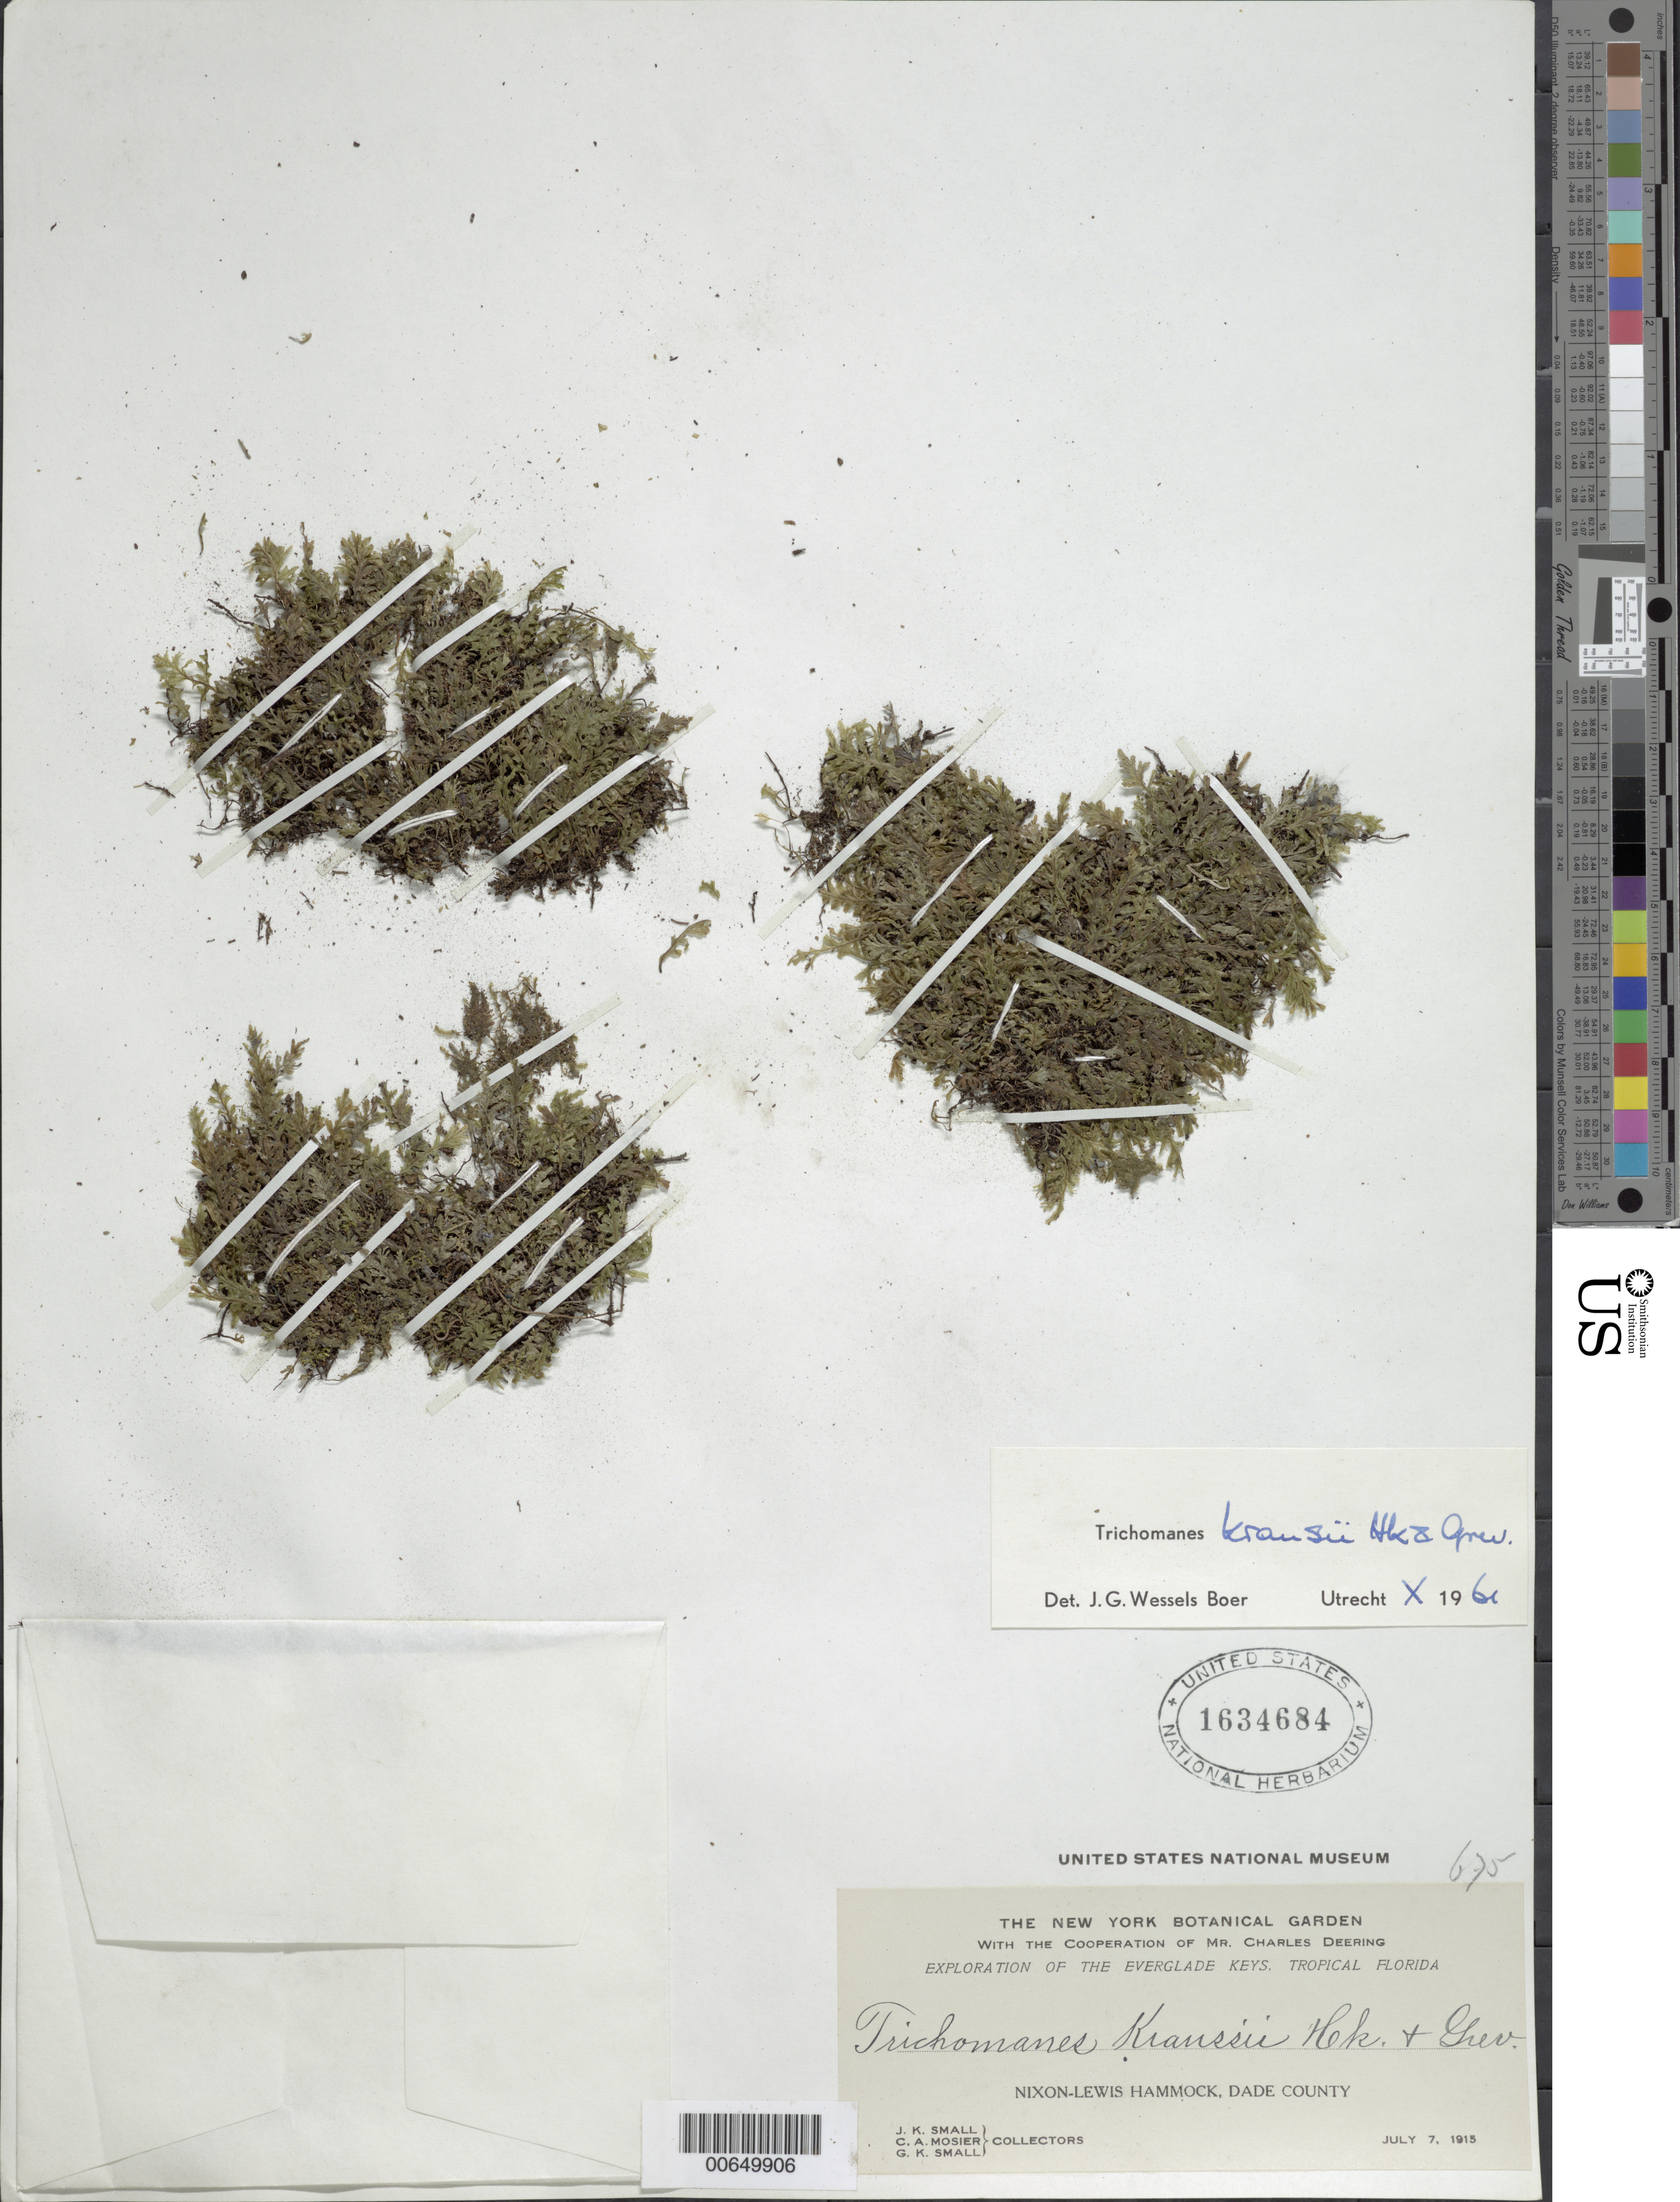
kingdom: Plantae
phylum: Tracheophyta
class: Polypodiopsida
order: Hymenophyllales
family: Hymenophyllaceae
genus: Didymoglossum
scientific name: Didymoglossum kraussii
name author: (Hook. & Grev.) C. Presl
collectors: J. K. Small, C. A. Mosier & G. K. Small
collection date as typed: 07 Jul 1915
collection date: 1915-07-07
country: United States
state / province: Florida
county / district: Dade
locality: Nixon-Lewis Hammock.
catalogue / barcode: US 1634684